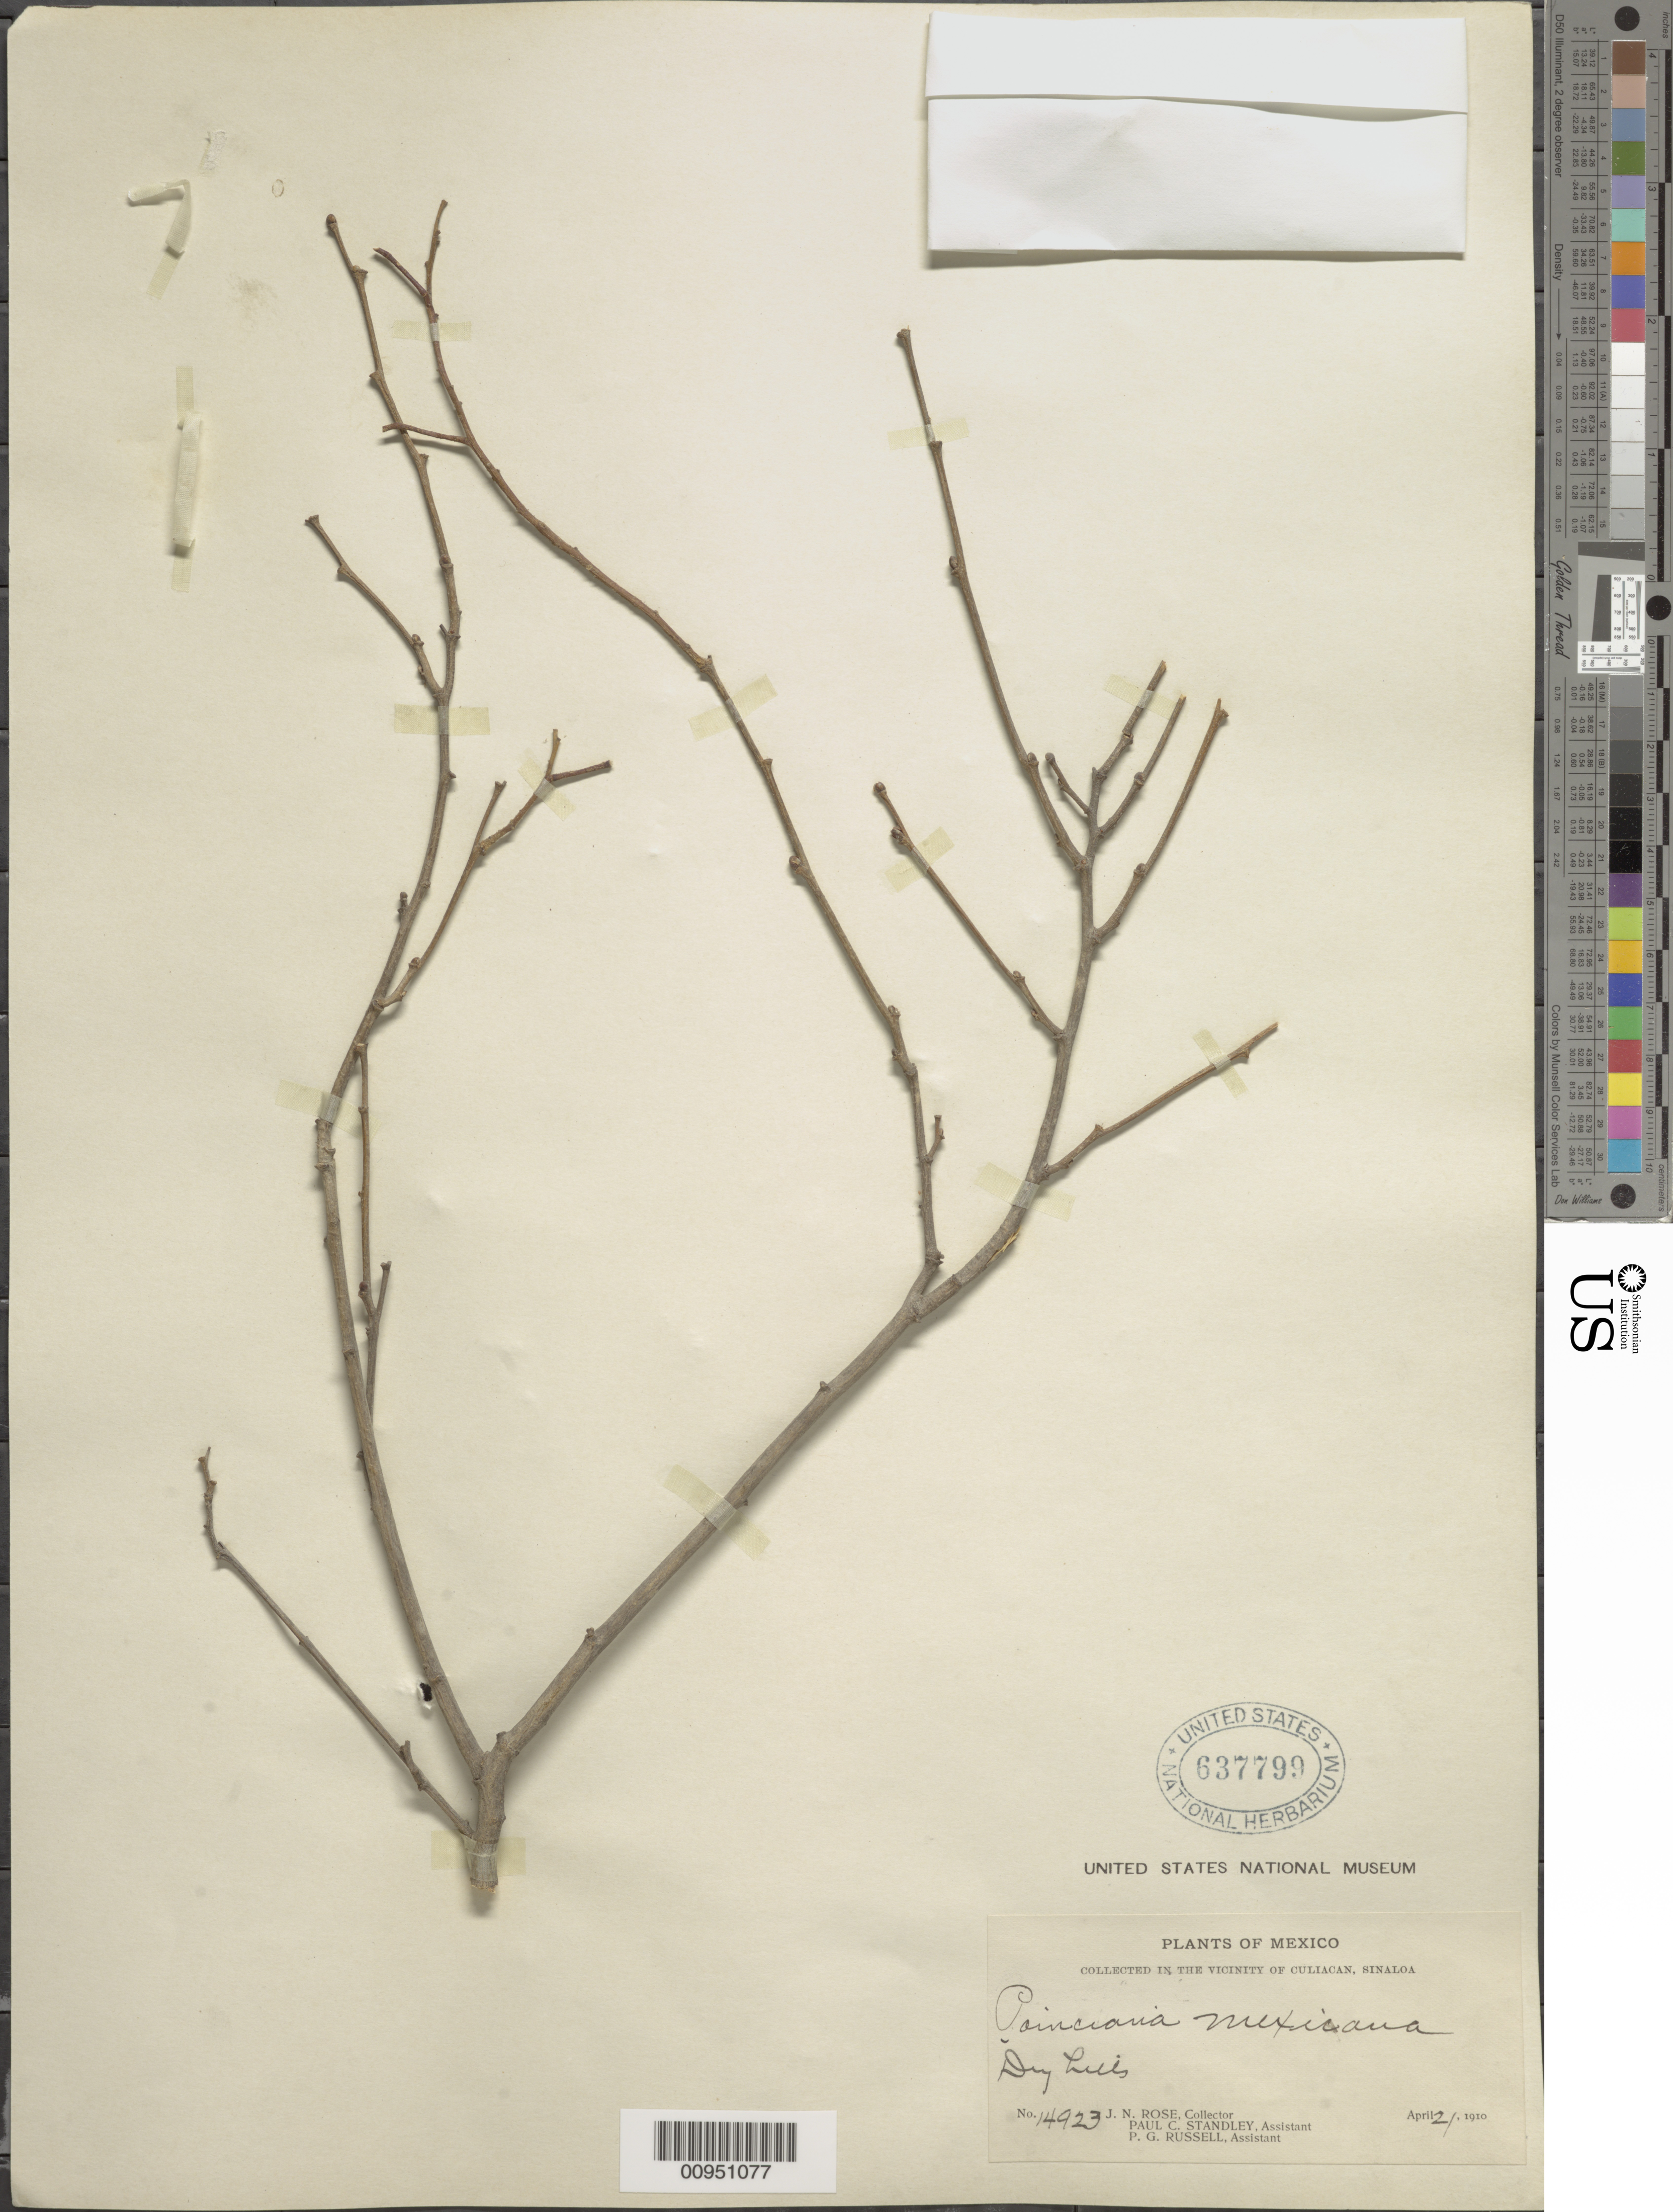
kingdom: Plantae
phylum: Tracheophyta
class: Magnoliopsida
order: Fabales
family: Fabaceae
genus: Poinciana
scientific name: Poinciana mexicana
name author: Rose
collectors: J. N. Rose, P. C. Standley & P. G. Russell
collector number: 14923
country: Mexico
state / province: Sinaloa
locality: Culiacan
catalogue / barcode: US 637799